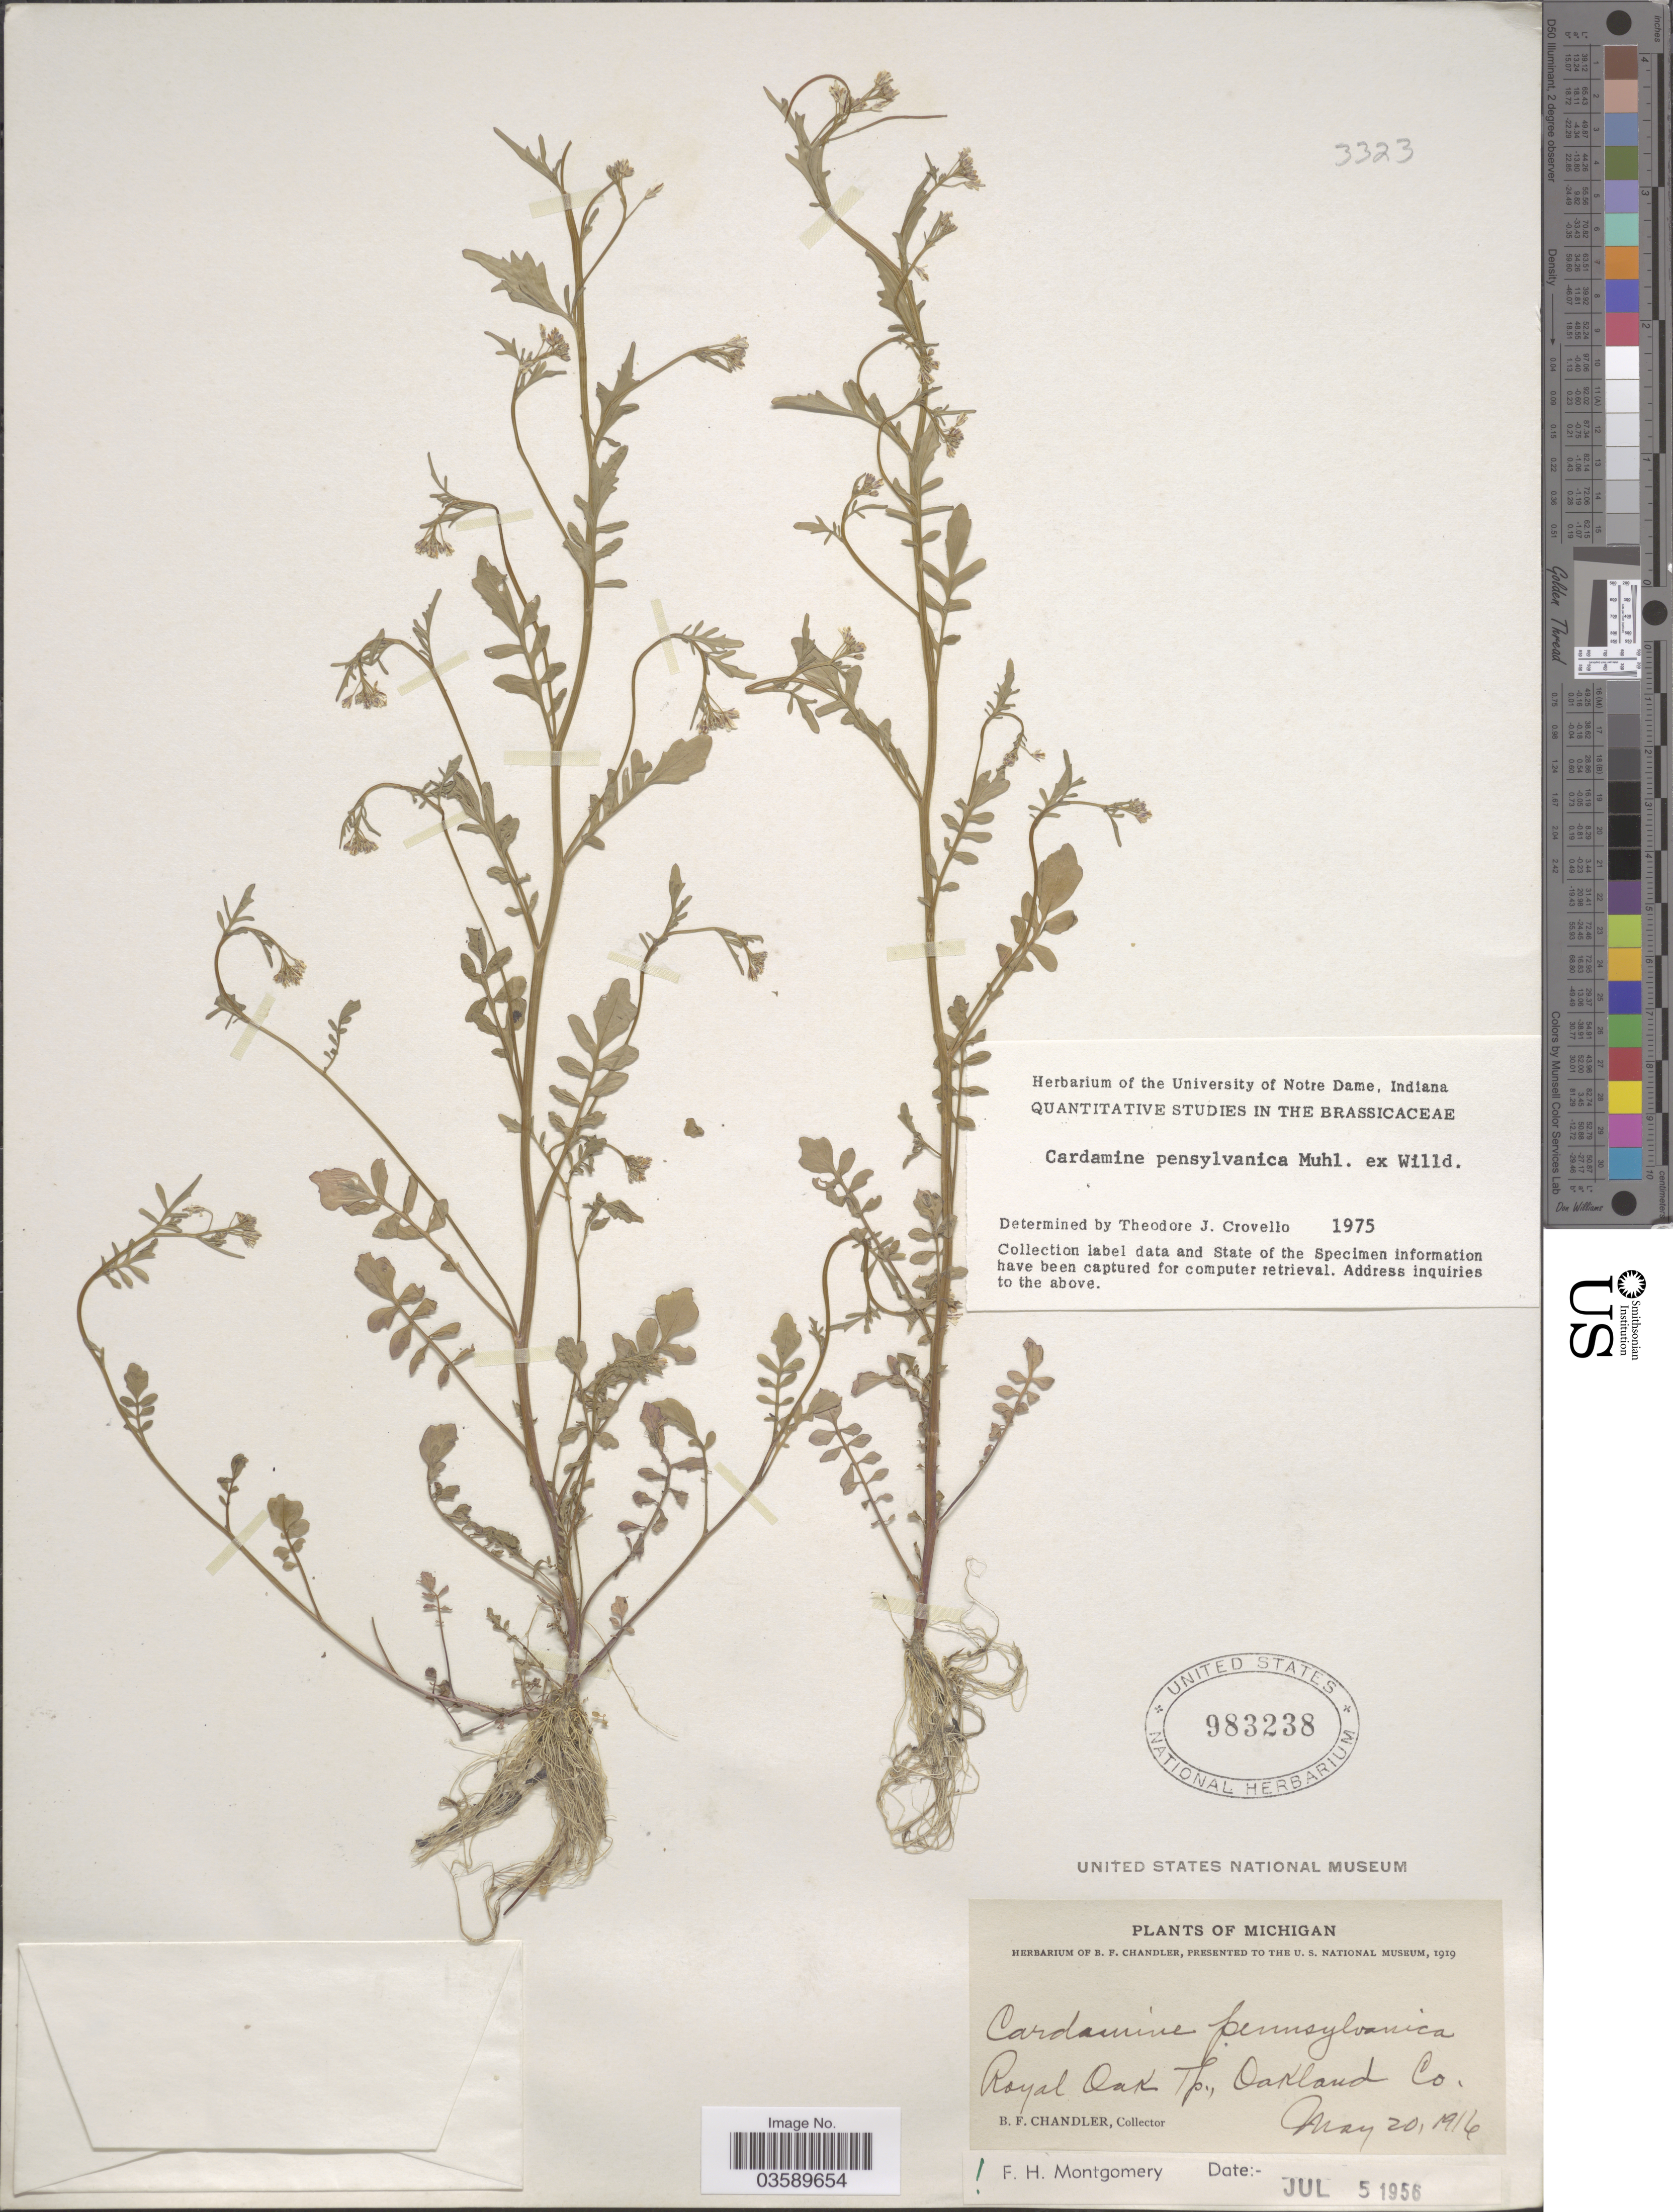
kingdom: Plantae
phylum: Tracheophyta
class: Magnoliopsida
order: Brassicales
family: Brassicaceae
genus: Cardamine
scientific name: Cardamine pensylvanica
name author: Muhl. ex Willd.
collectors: B. F. Chandler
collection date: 1916-05-20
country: United States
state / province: Michigan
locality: Royal Oak Tp., Oakland Co.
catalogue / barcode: US 983238